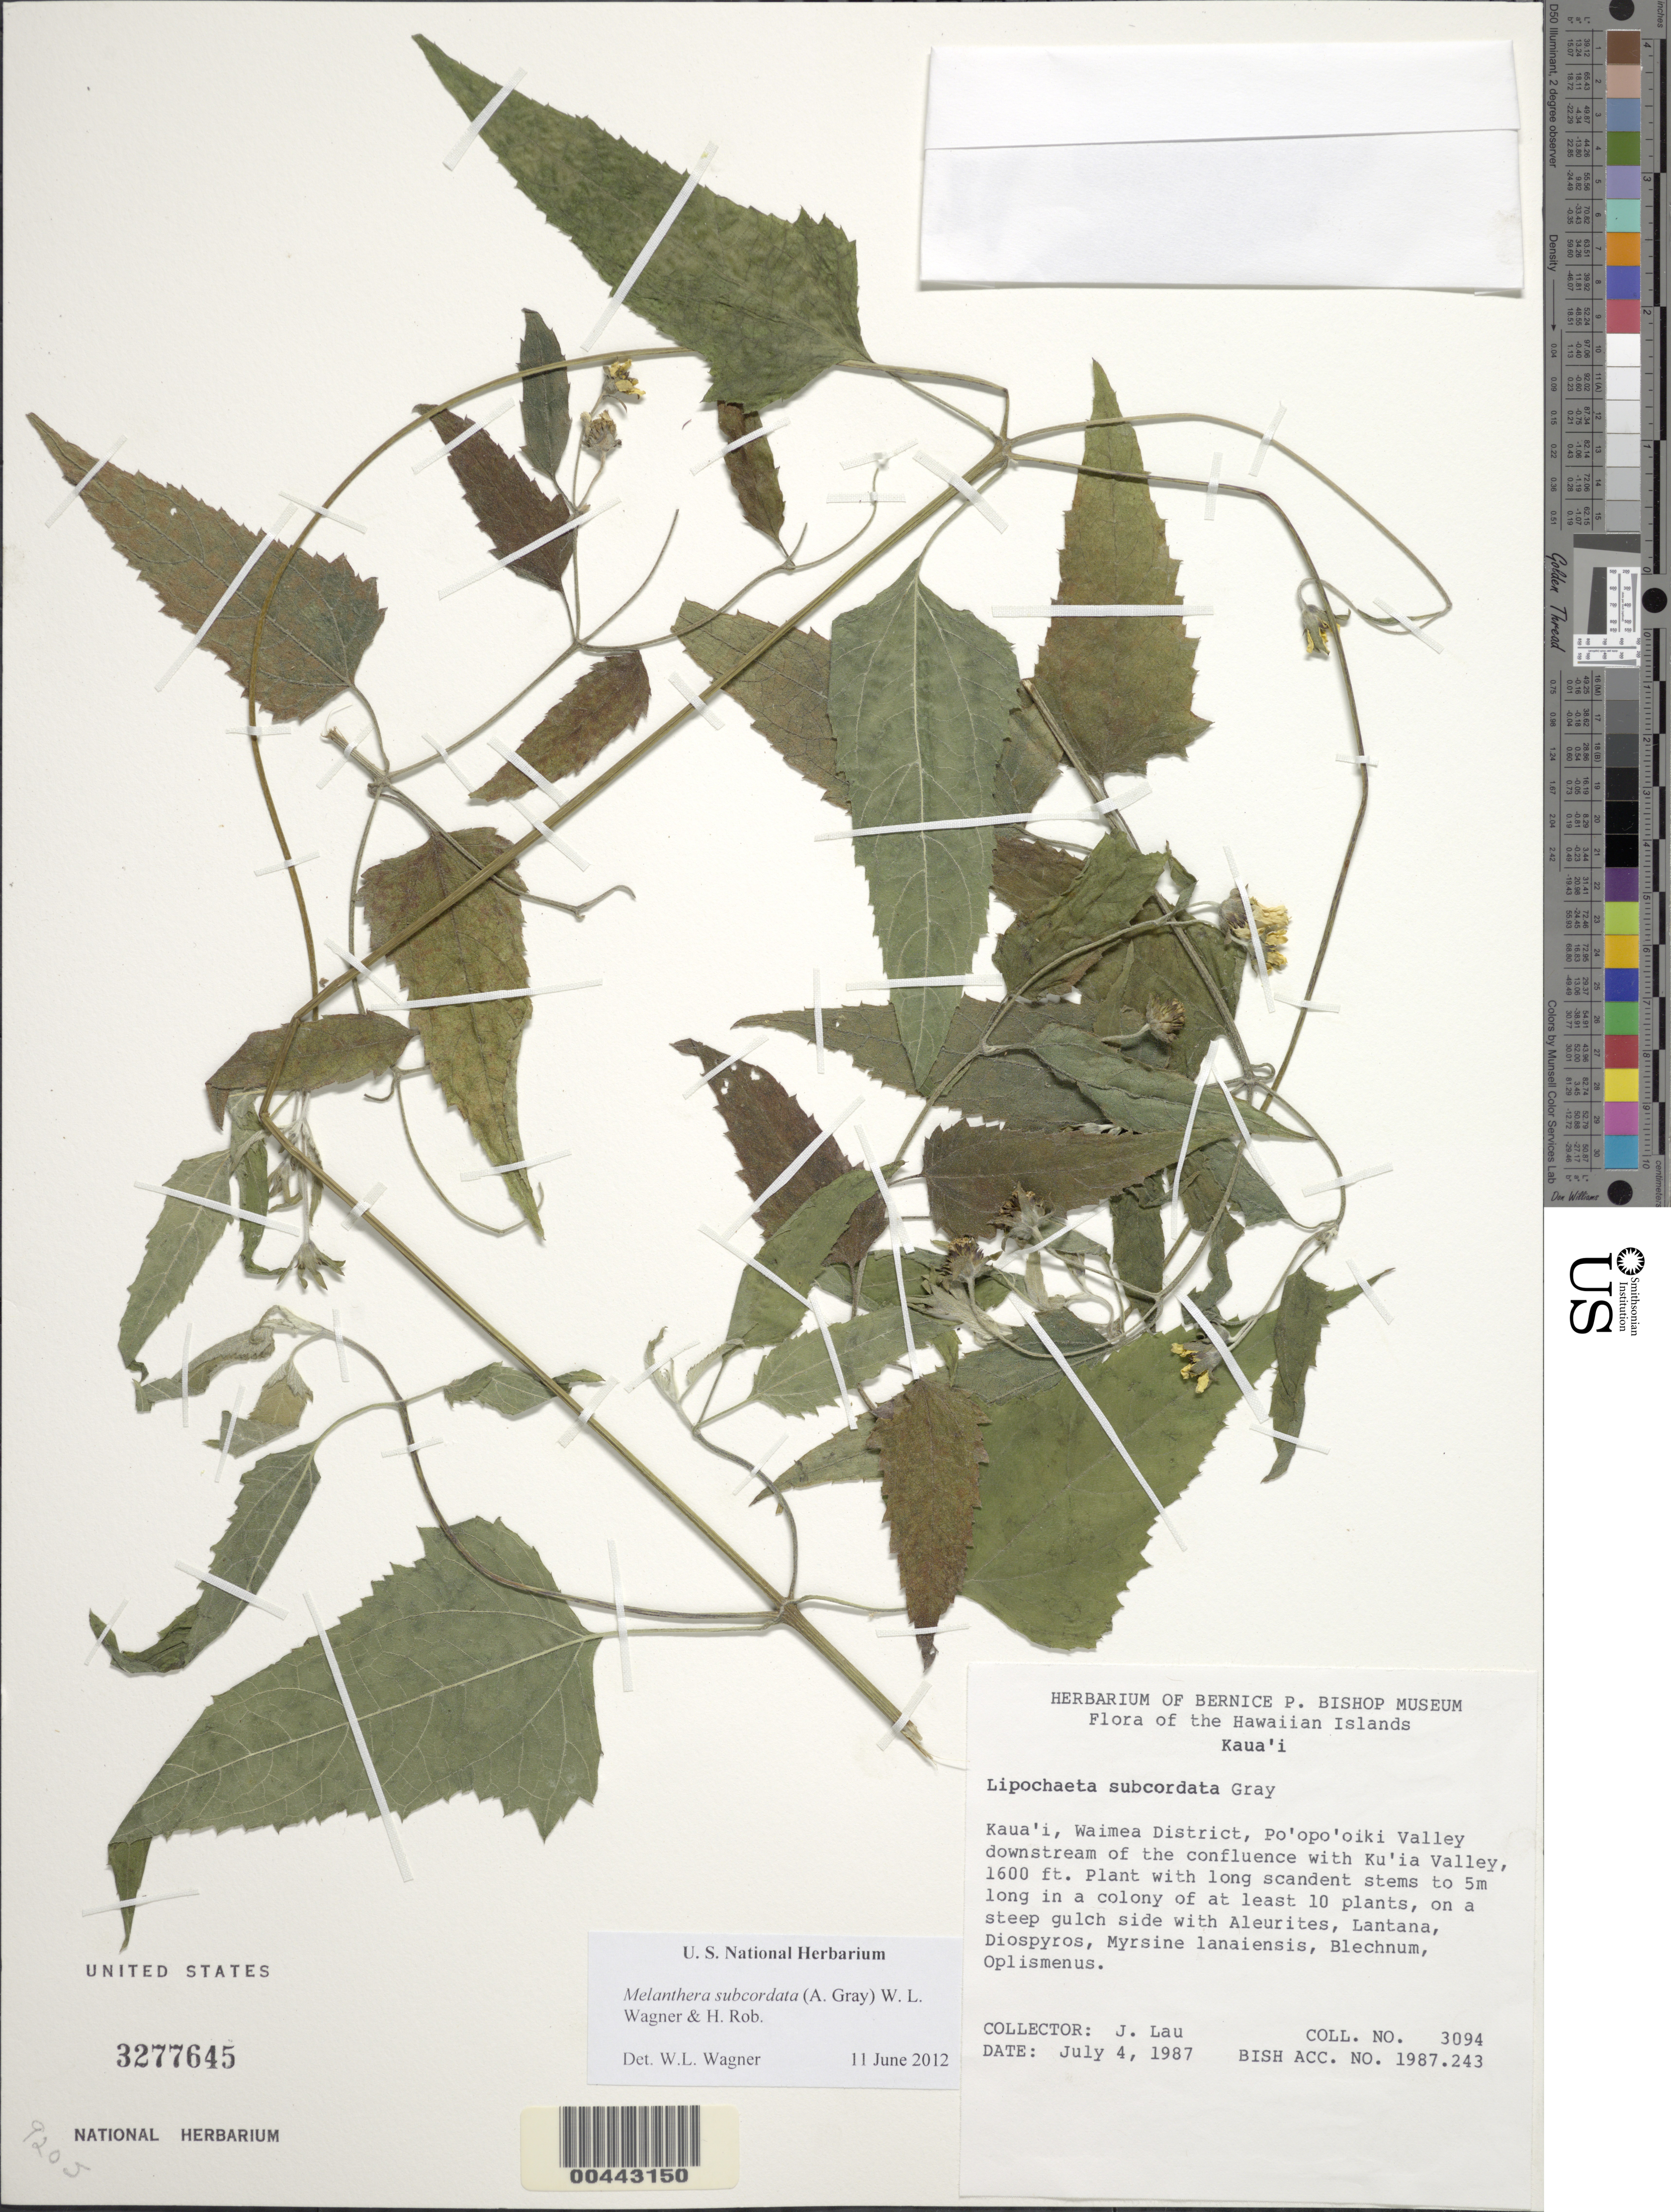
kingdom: Plantae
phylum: Tracheophyta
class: Magnoliopsida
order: Asterales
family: Asteraceae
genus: Wollastonia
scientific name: Wollastonia subcordata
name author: (A. Gray) Orchard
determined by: Wagner, W. L., (BOT), Smithsonian Institution - National Museum of Natural History (UNITED STATES)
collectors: J. Lau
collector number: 3094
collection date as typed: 4 Jul 1987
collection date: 1987-07-04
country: United States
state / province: Hawaii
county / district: Kauai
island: Kaua'i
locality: Waimea District, Po'opo'oiki Valley downstream of the confluence with Ku'ia Valley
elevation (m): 488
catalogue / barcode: US 3277645